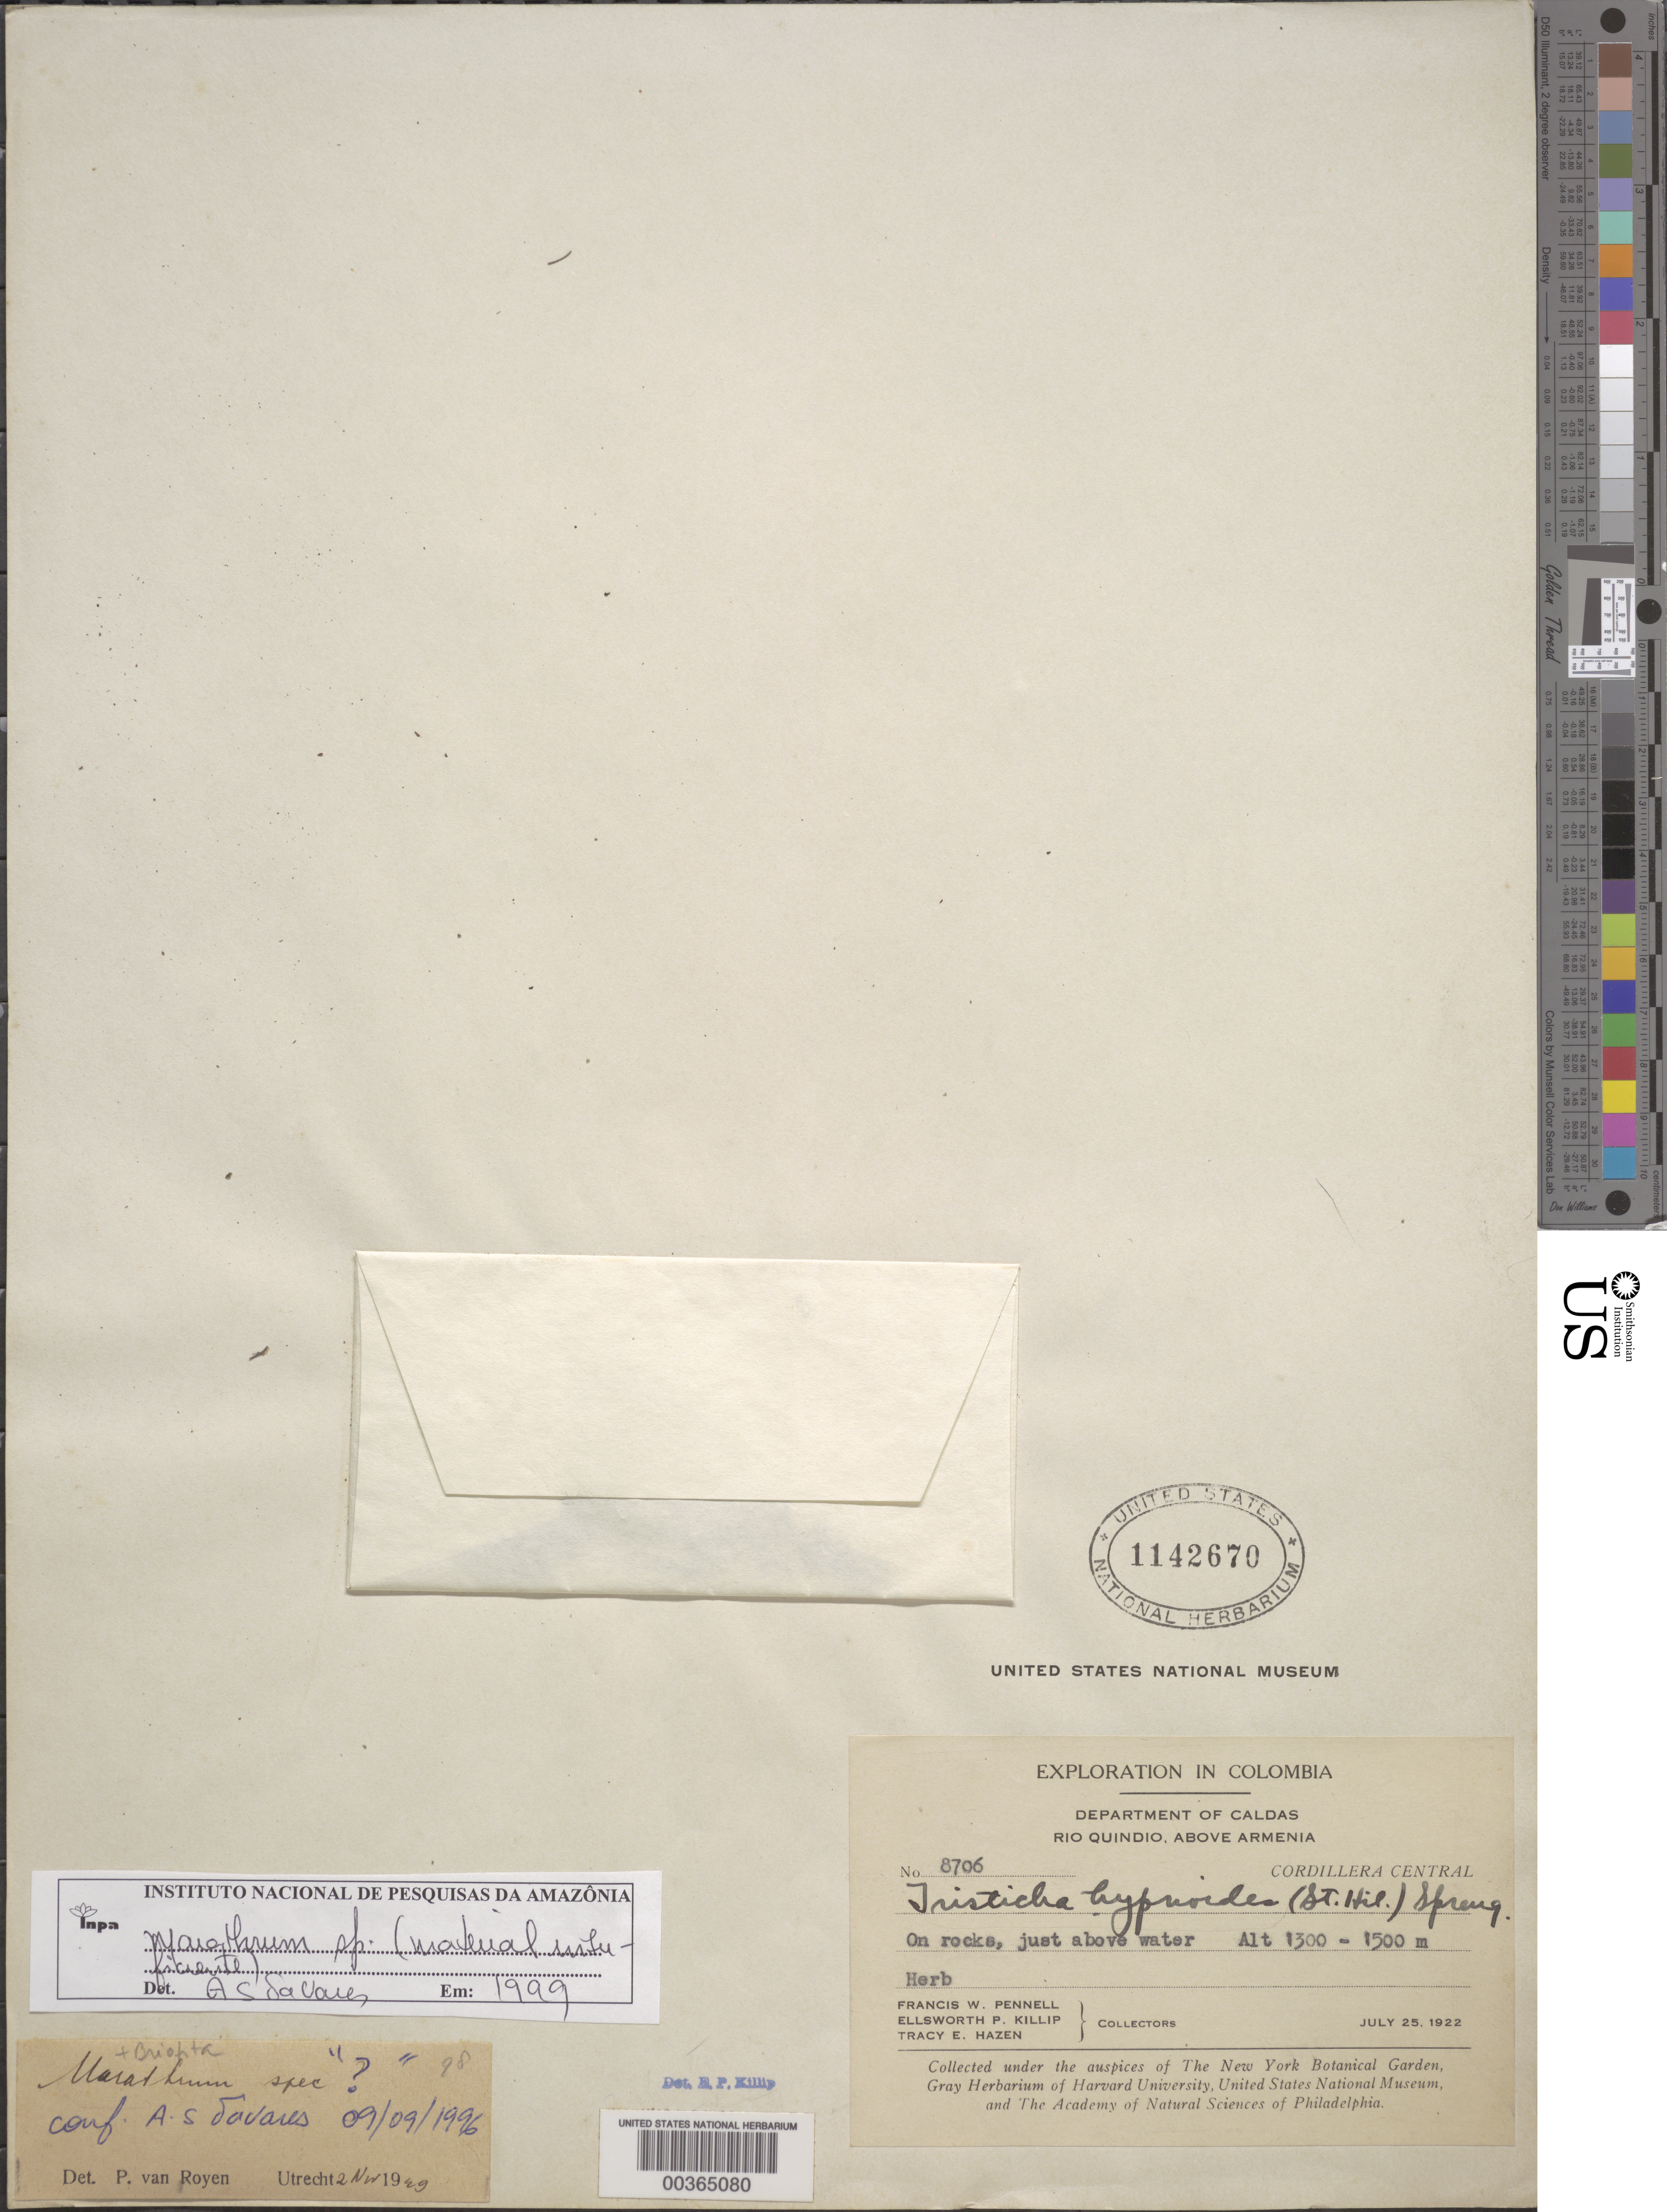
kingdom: Plantae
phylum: Tracheophyta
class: Magnoliopsida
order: Malpighiales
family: Podostemaceae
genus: Marathrum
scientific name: Marathrum sp.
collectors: F. W. Pennell, E. P. Killip & T. E. Hazen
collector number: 8706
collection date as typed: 25 Jul 1922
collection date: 1922-07-25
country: Colombia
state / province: Caldas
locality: Rio Quindo, above Armenia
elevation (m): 1300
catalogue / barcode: US 1142670